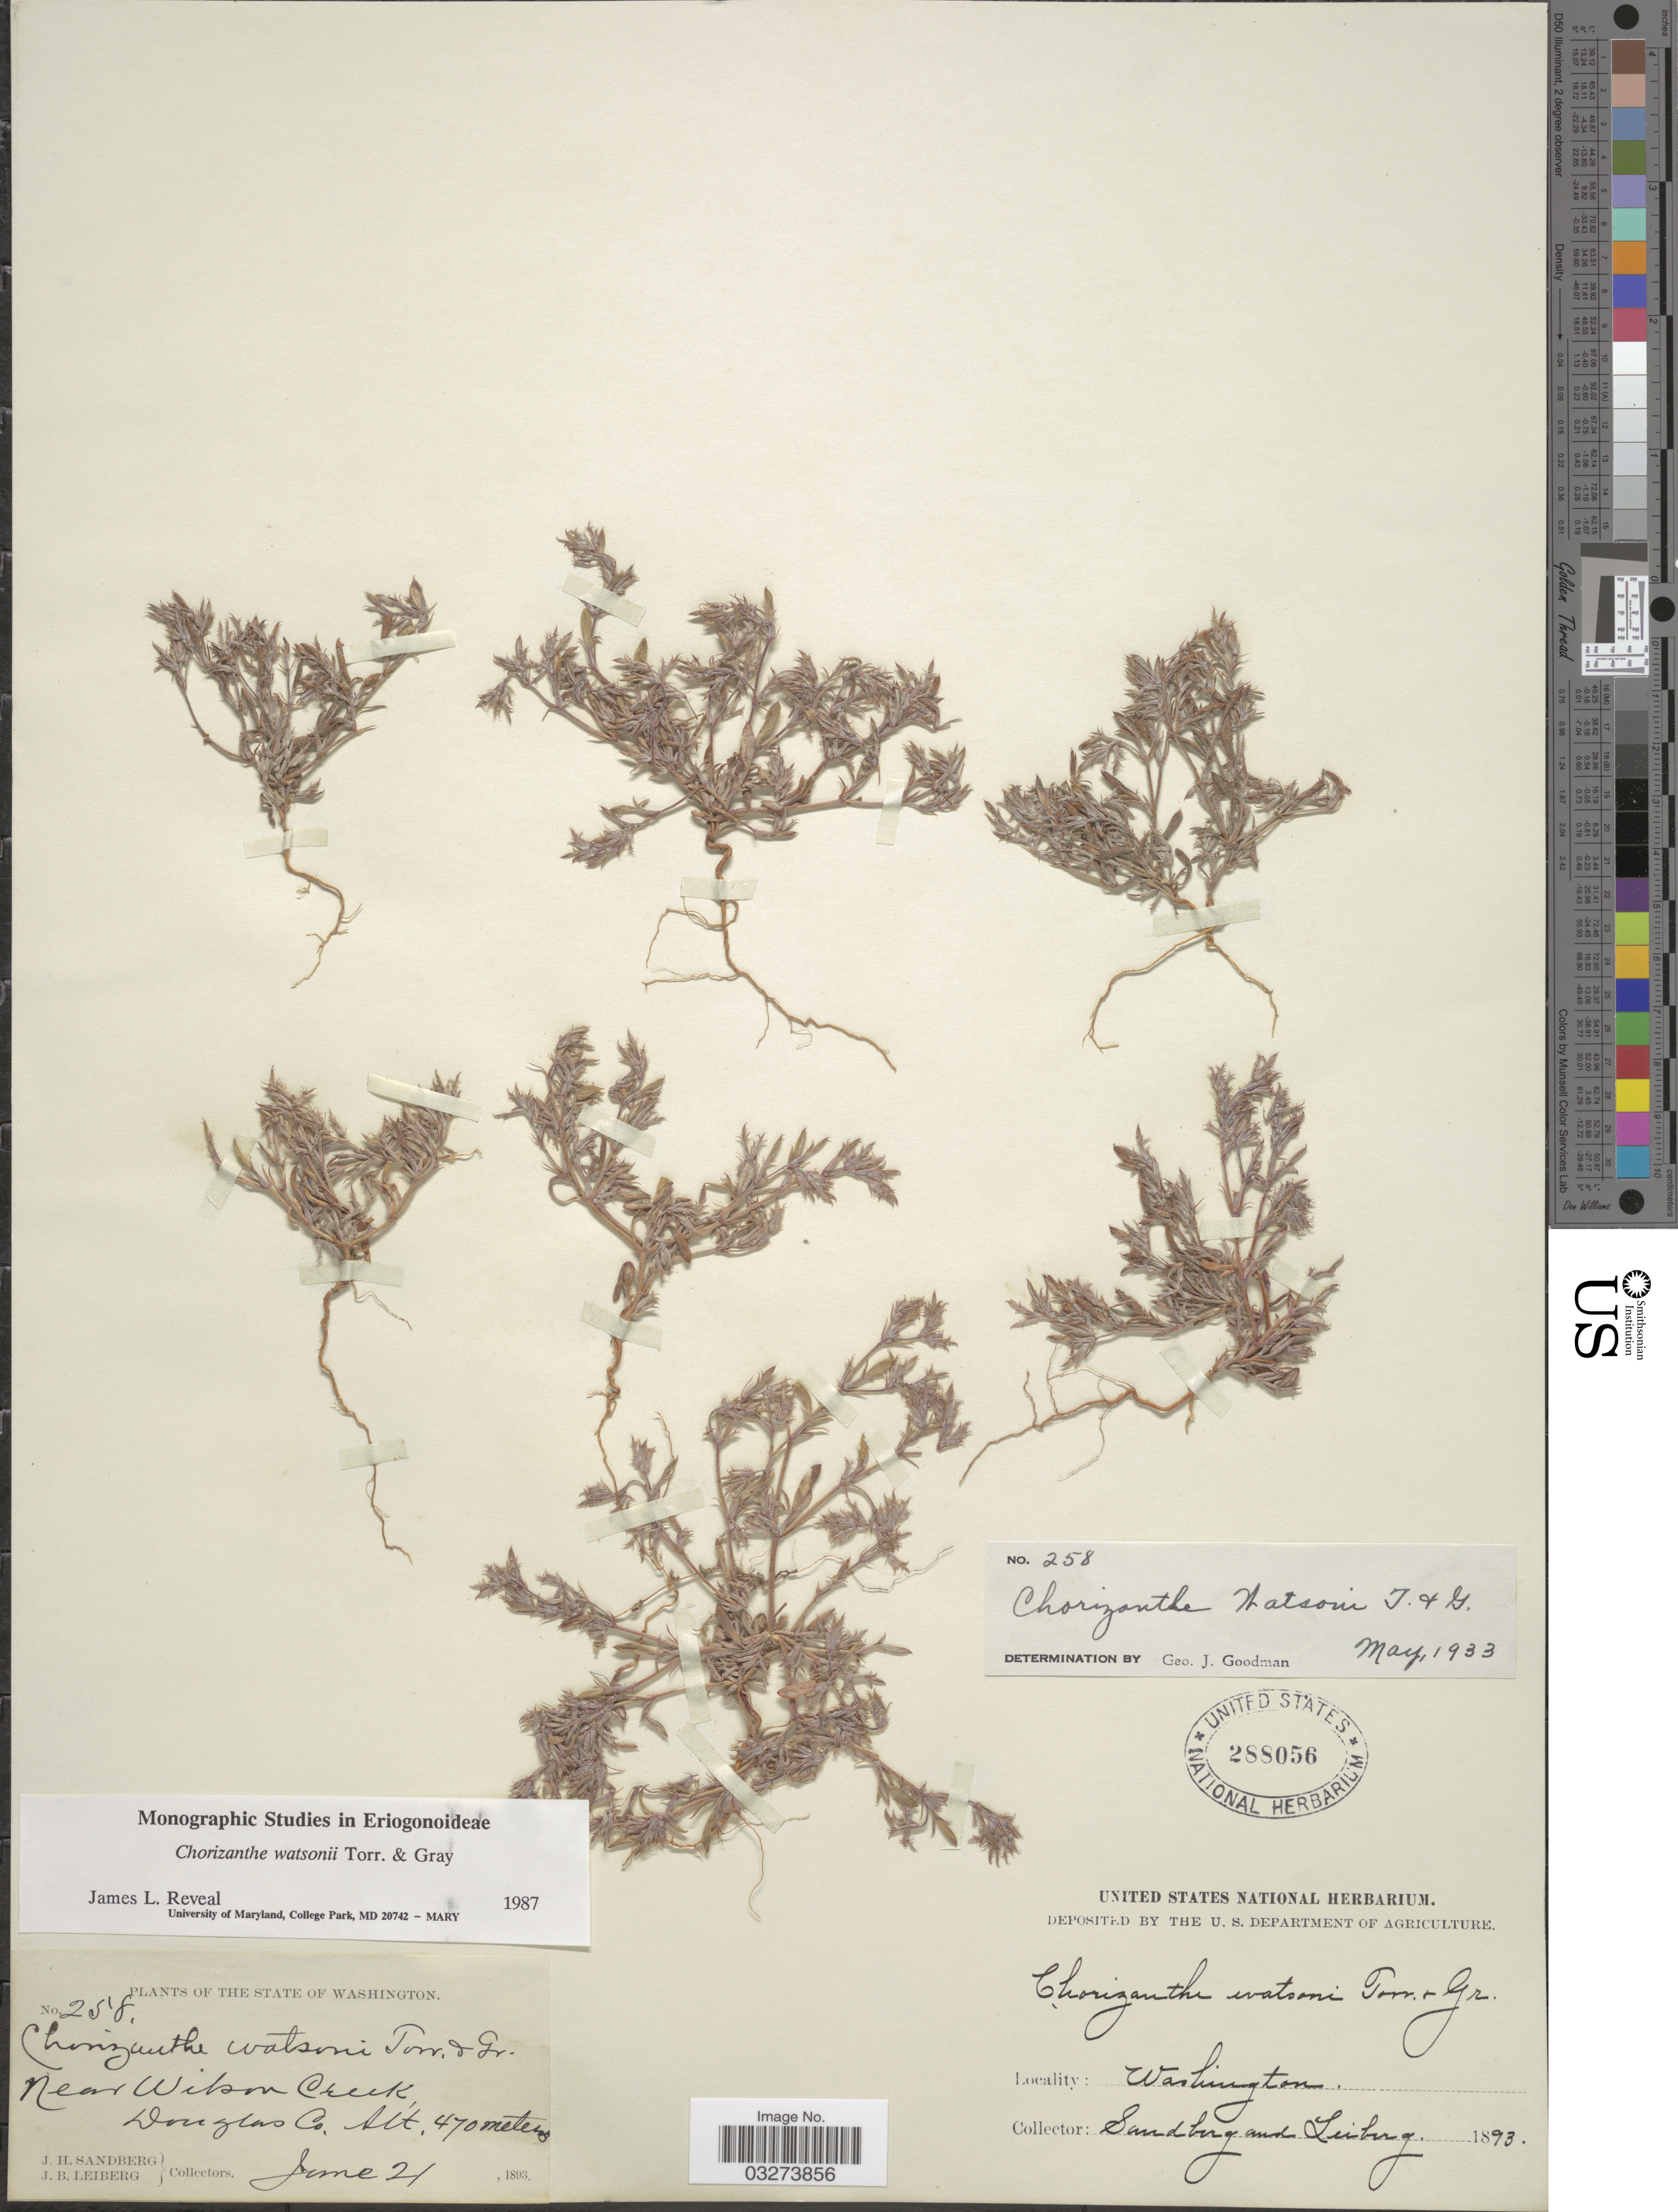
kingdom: Plantae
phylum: Tracheophyta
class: Magnoliopsida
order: Caryophyllales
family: Polygonaceae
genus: Chorizanthe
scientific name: Chorizanthe watsonii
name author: Torr. & A. Gray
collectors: J. H. Sandberg & J. B. Leiberg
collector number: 258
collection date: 1893-06-21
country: United States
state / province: Washington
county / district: Douglas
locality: Near Wilson Creek, Douglas Co.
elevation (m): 470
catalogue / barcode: US 288056